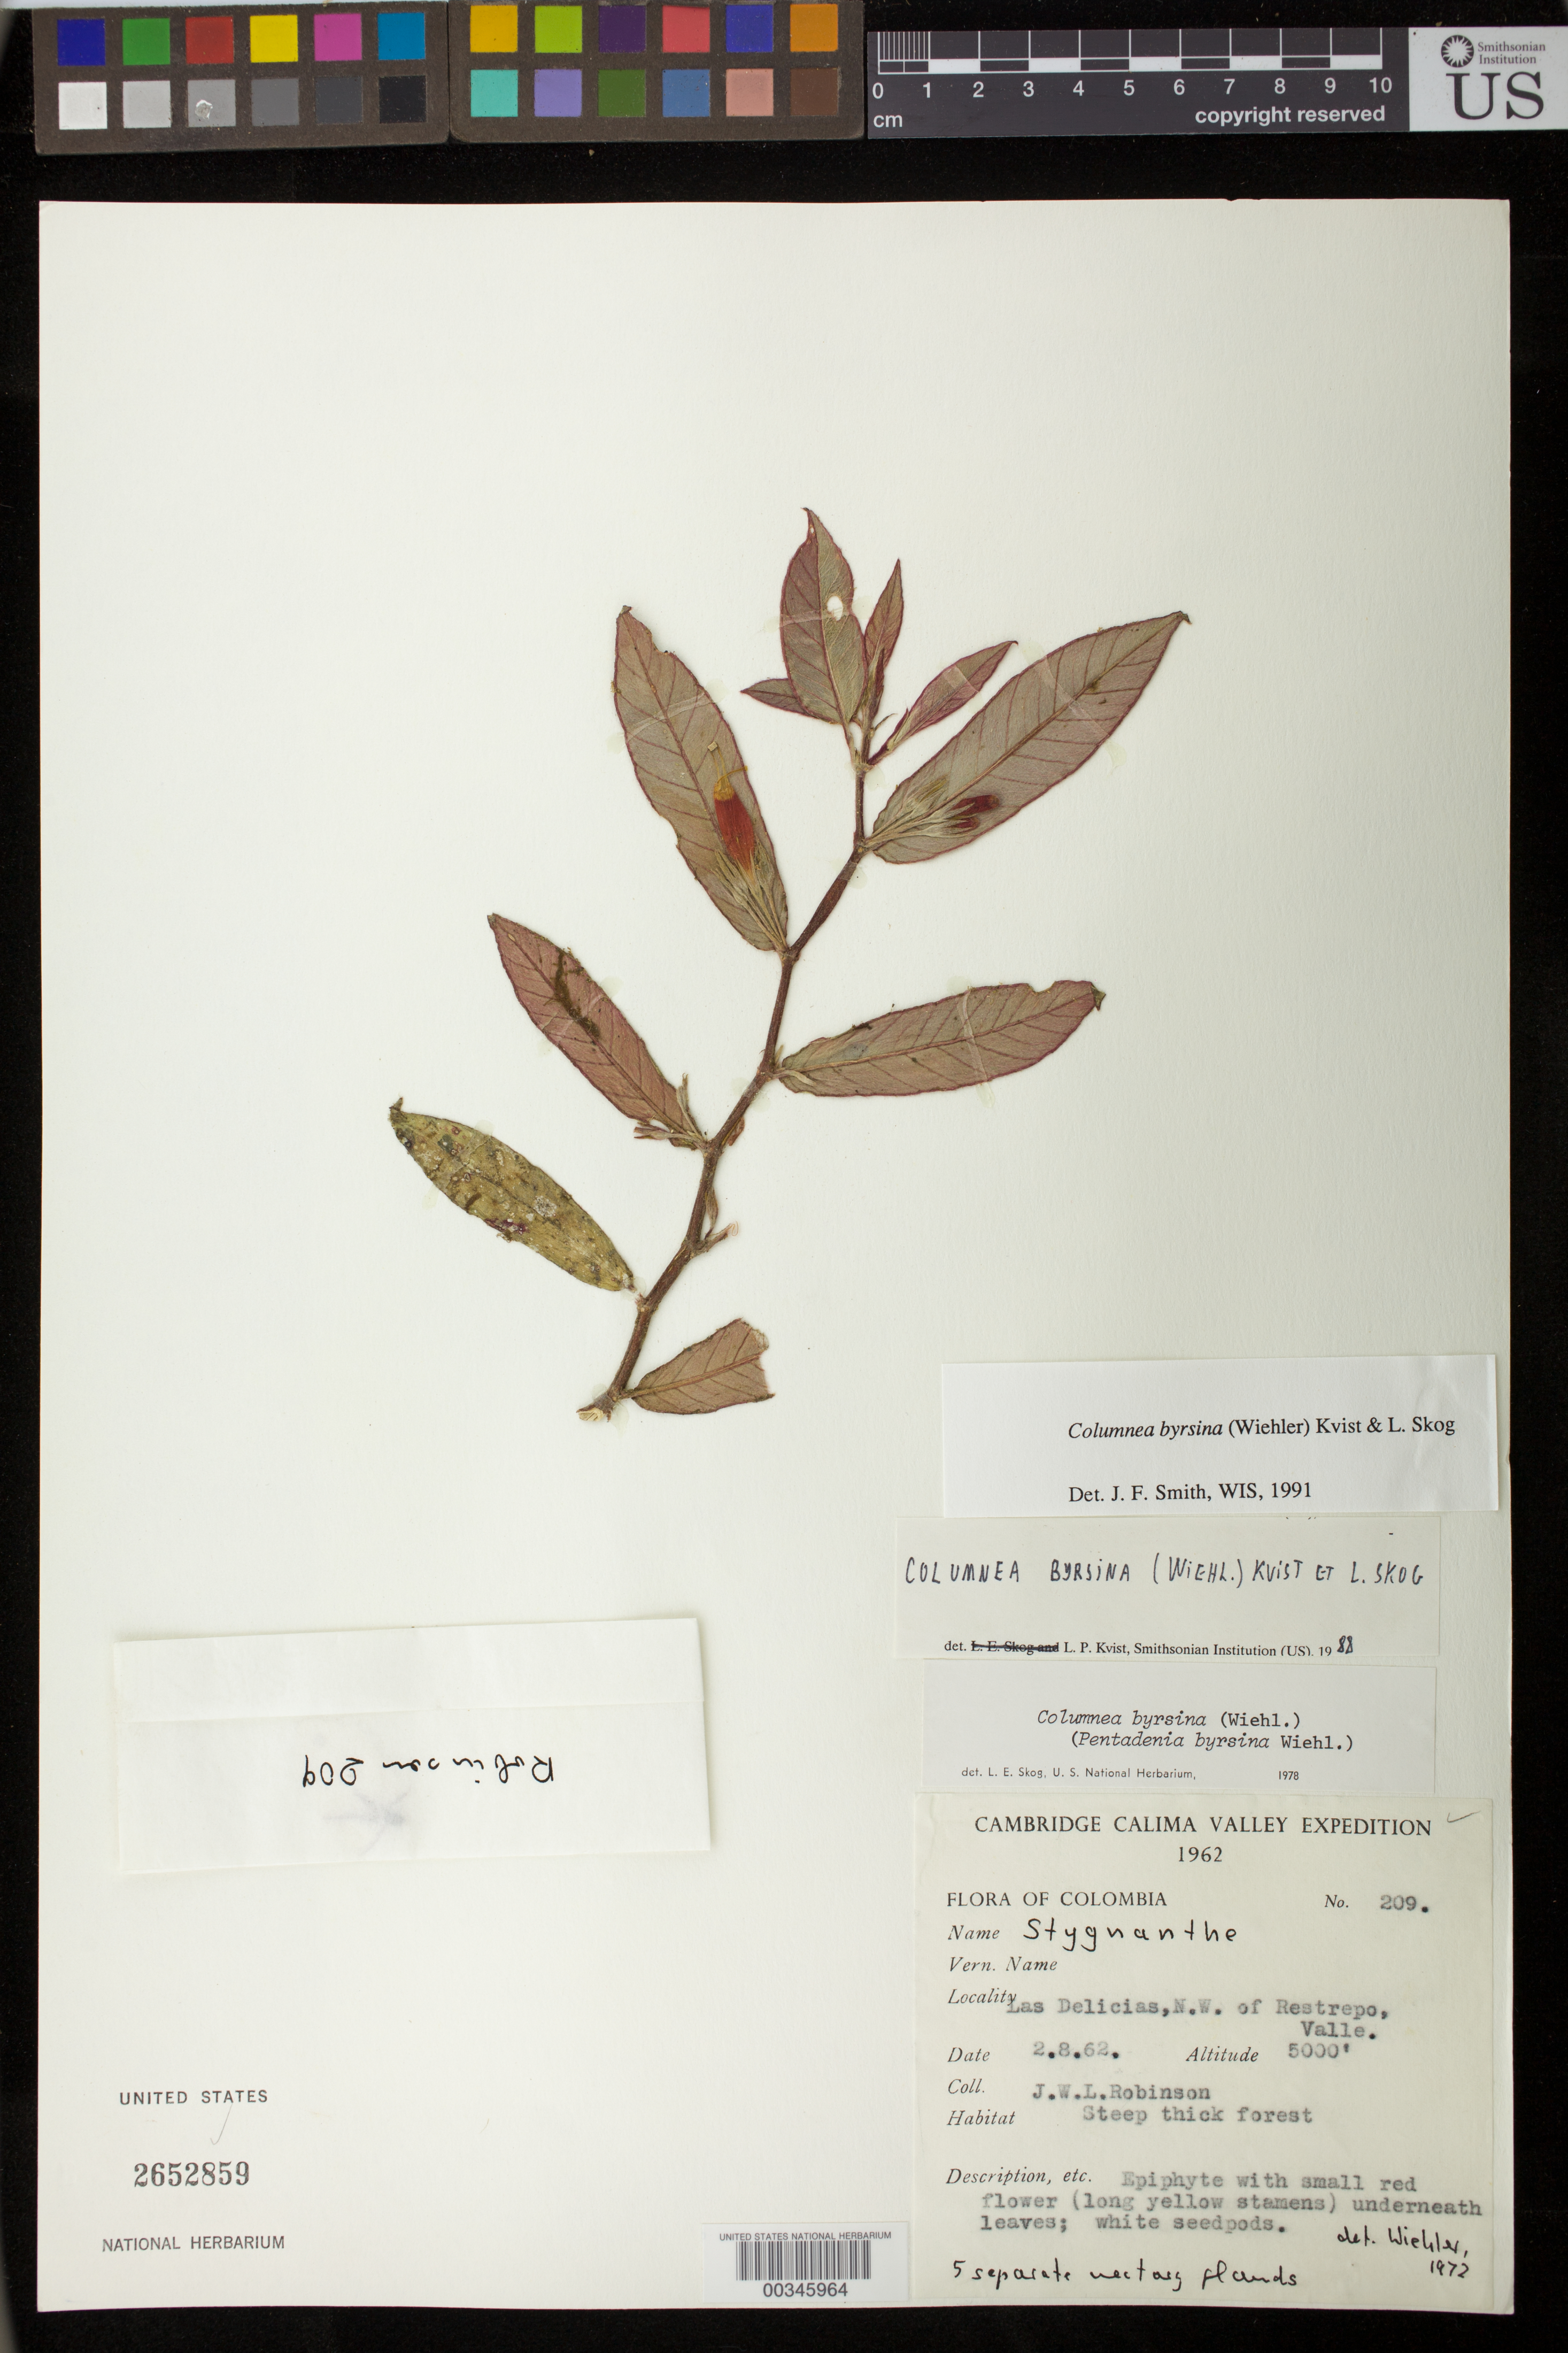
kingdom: Plantae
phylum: Tracheophyta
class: Magnoliopsida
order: Lamiales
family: Gesneriaceae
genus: Columnea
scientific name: Columnea byrsina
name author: (Wiehler) L.P. Kvist & L.E. Skog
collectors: J. W. Robinson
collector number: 209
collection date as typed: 02 Aug 1962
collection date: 1962-08-02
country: Colombia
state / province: Valle del Cauca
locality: Las Delicias, N.W. of Restrepo, Valle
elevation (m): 1524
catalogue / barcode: US 2652859